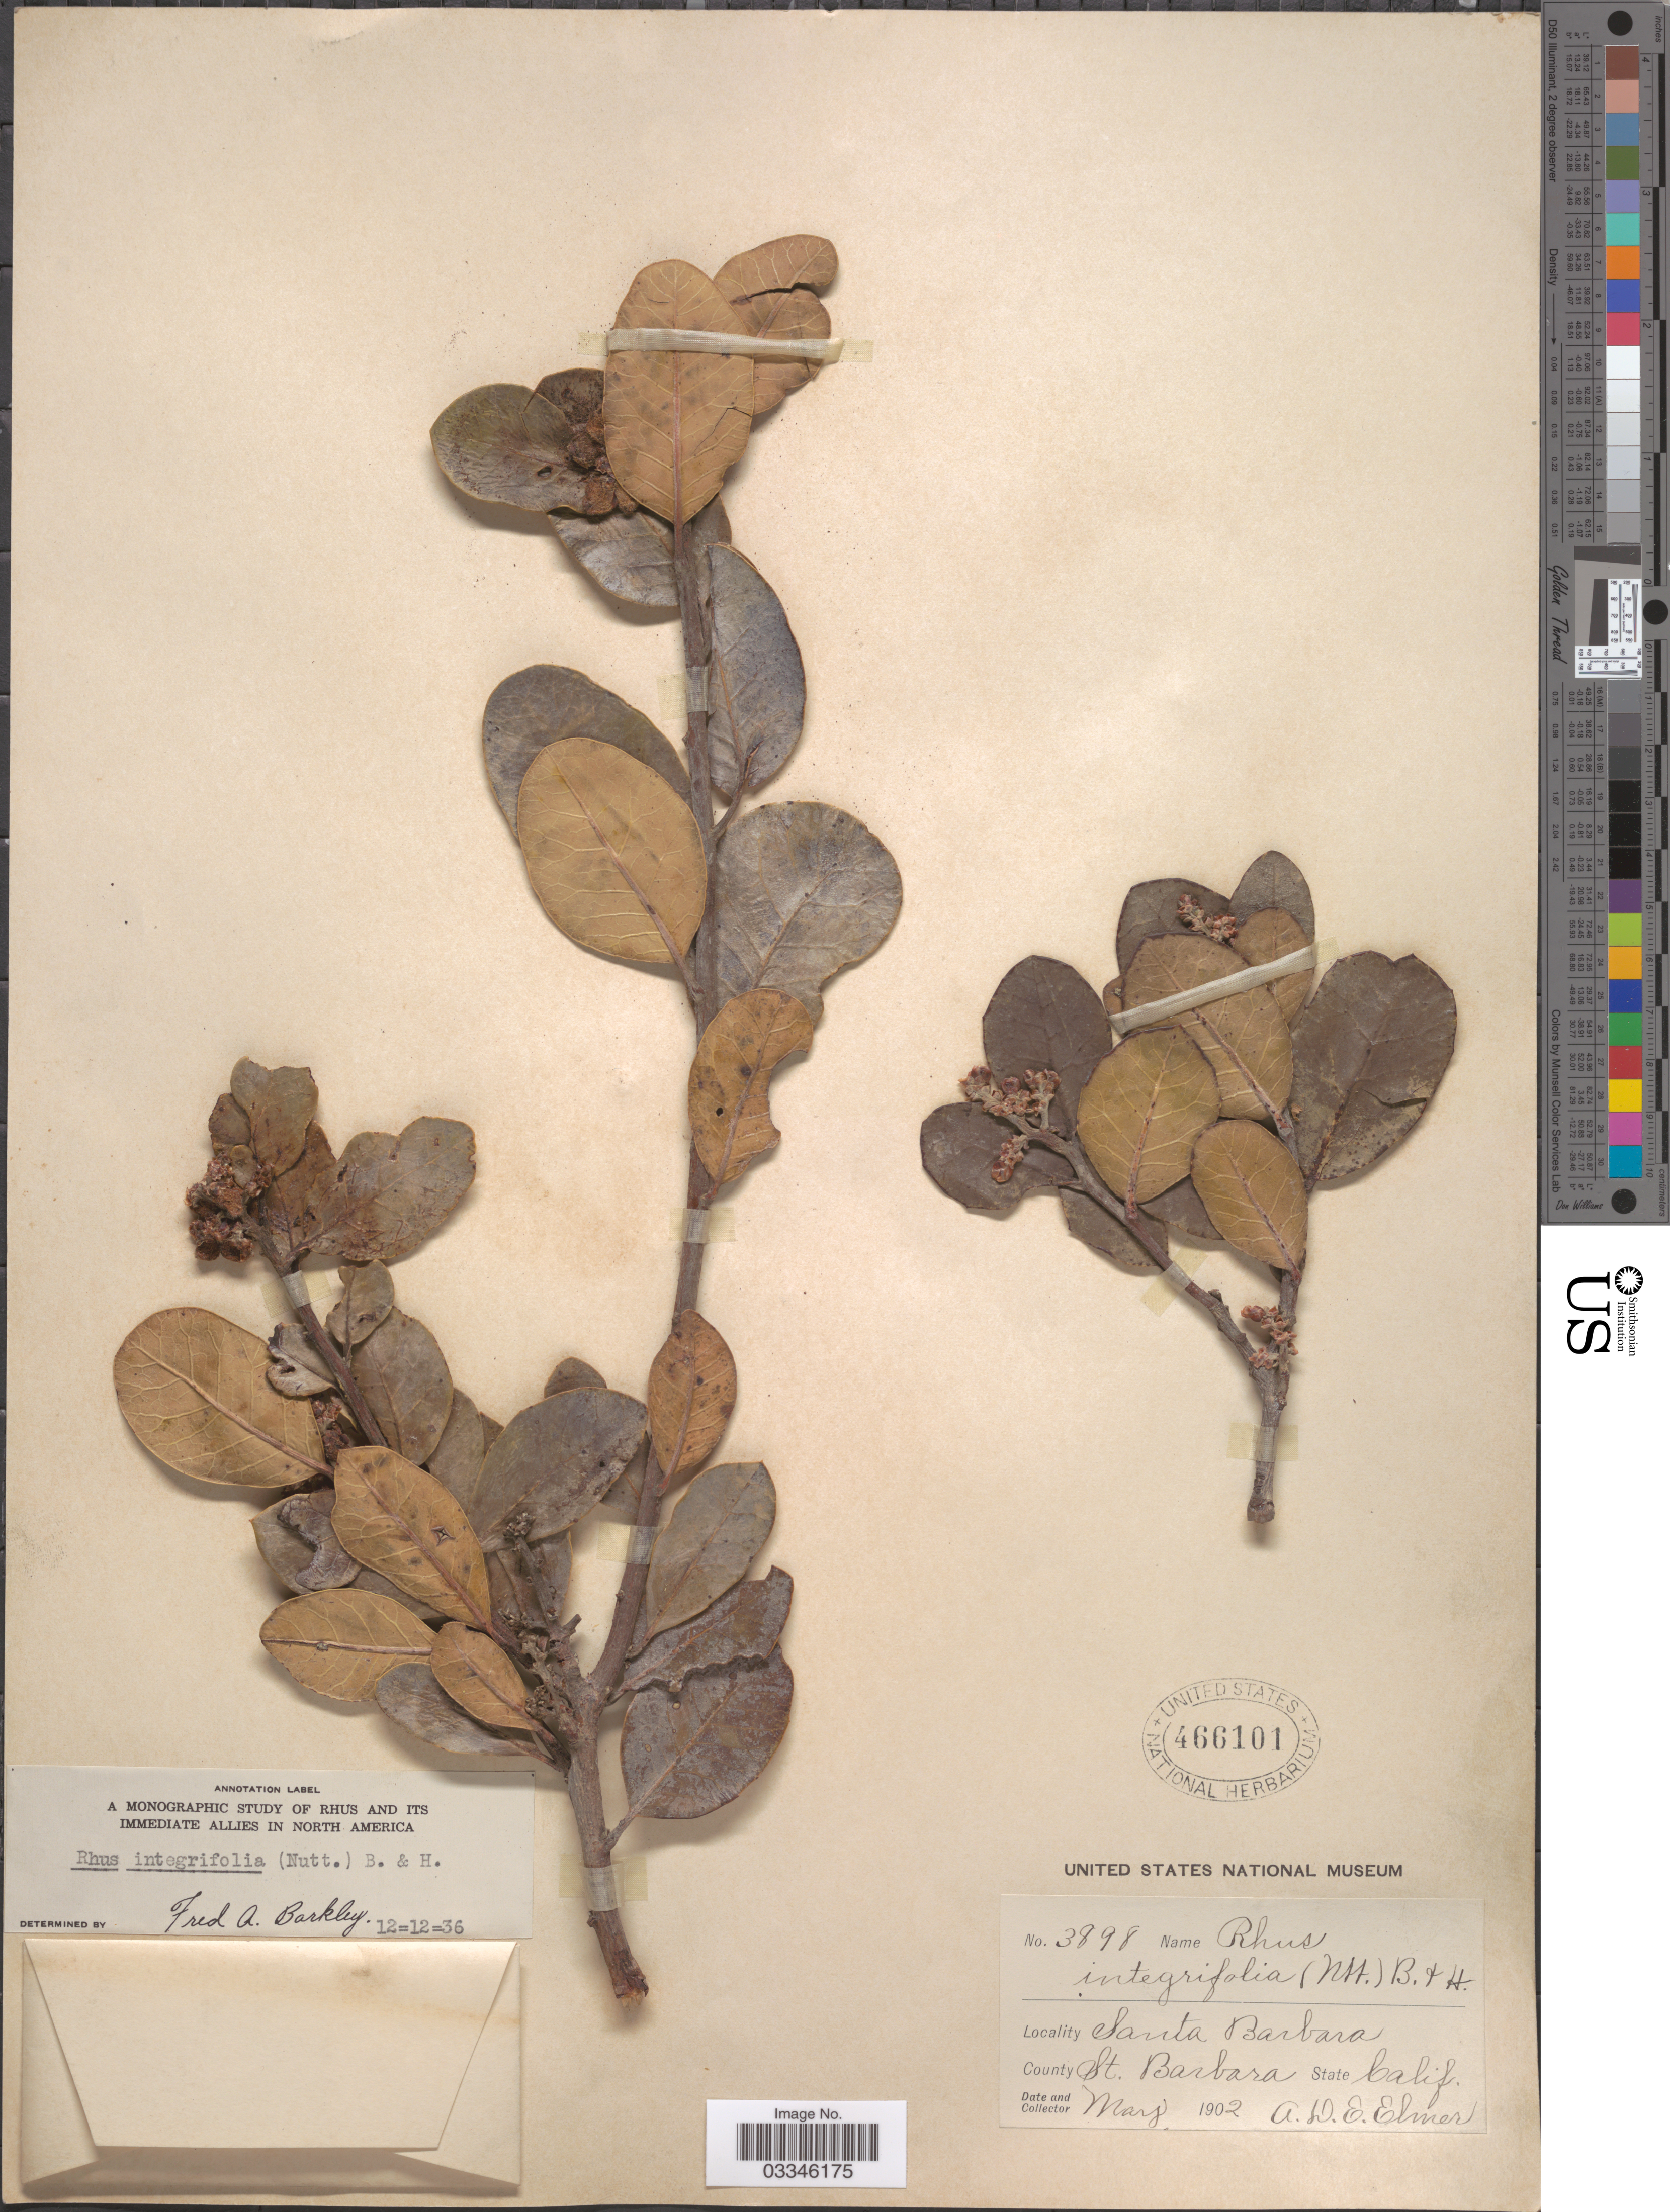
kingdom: Plantae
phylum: Tracheophyta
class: Magnoliopsida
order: Sapindales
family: Anacardiaceae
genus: Rhus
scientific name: Rhus integrifolia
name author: (Nutt.) Benth. & Hook. f. ex W.H. Brewer & S. Watson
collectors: A. D. E. Elmer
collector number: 3898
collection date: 1902-05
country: United States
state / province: California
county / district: Santa Barbara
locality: Santa Barbara. County St. Barbara.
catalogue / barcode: US 466101